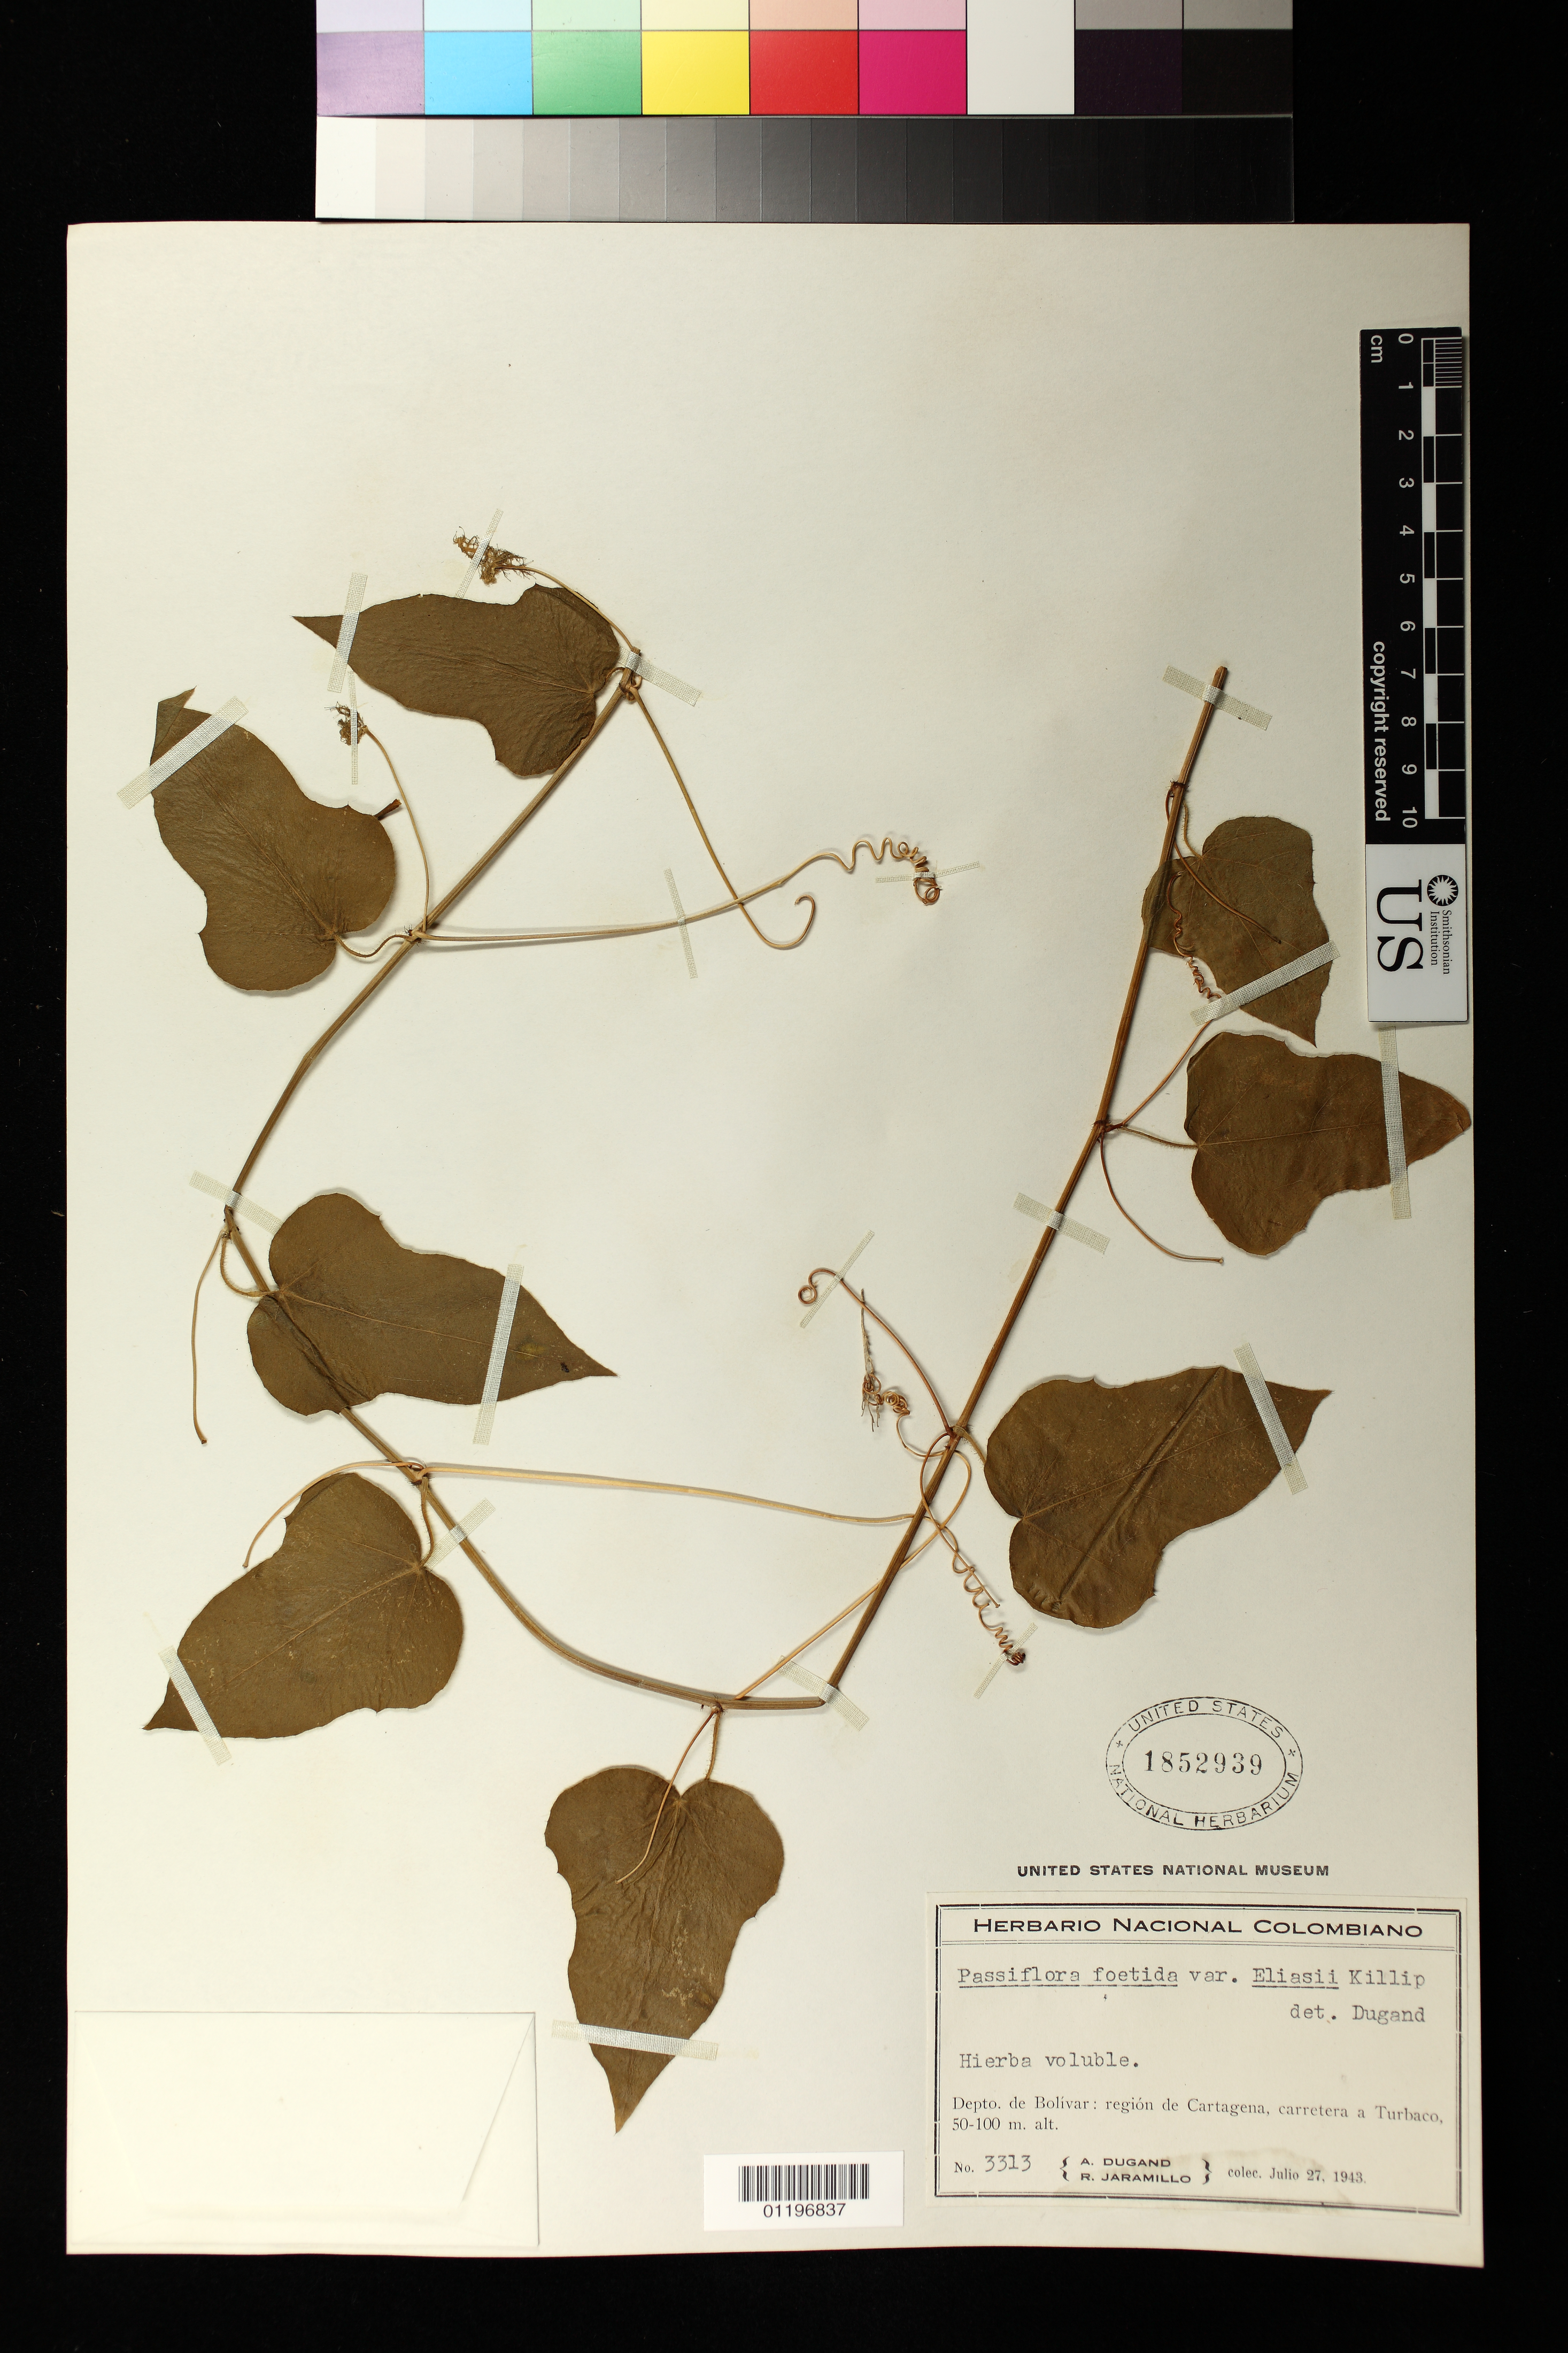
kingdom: Plantae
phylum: Tracheophyta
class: Magnoliopsida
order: Malpighiales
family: Passifloraceae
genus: Passiflora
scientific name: Passiflora foetida var. eliasii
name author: Killip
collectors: A. Dugand G. & R. Jaramillo M.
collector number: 3313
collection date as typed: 27 Jul 1943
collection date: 1943-07-27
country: Colombia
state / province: Bolívar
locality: Depto. de Bolivar: región de Cartagena, carretera a Turbaco.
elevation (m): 50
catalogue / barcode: US 1852939